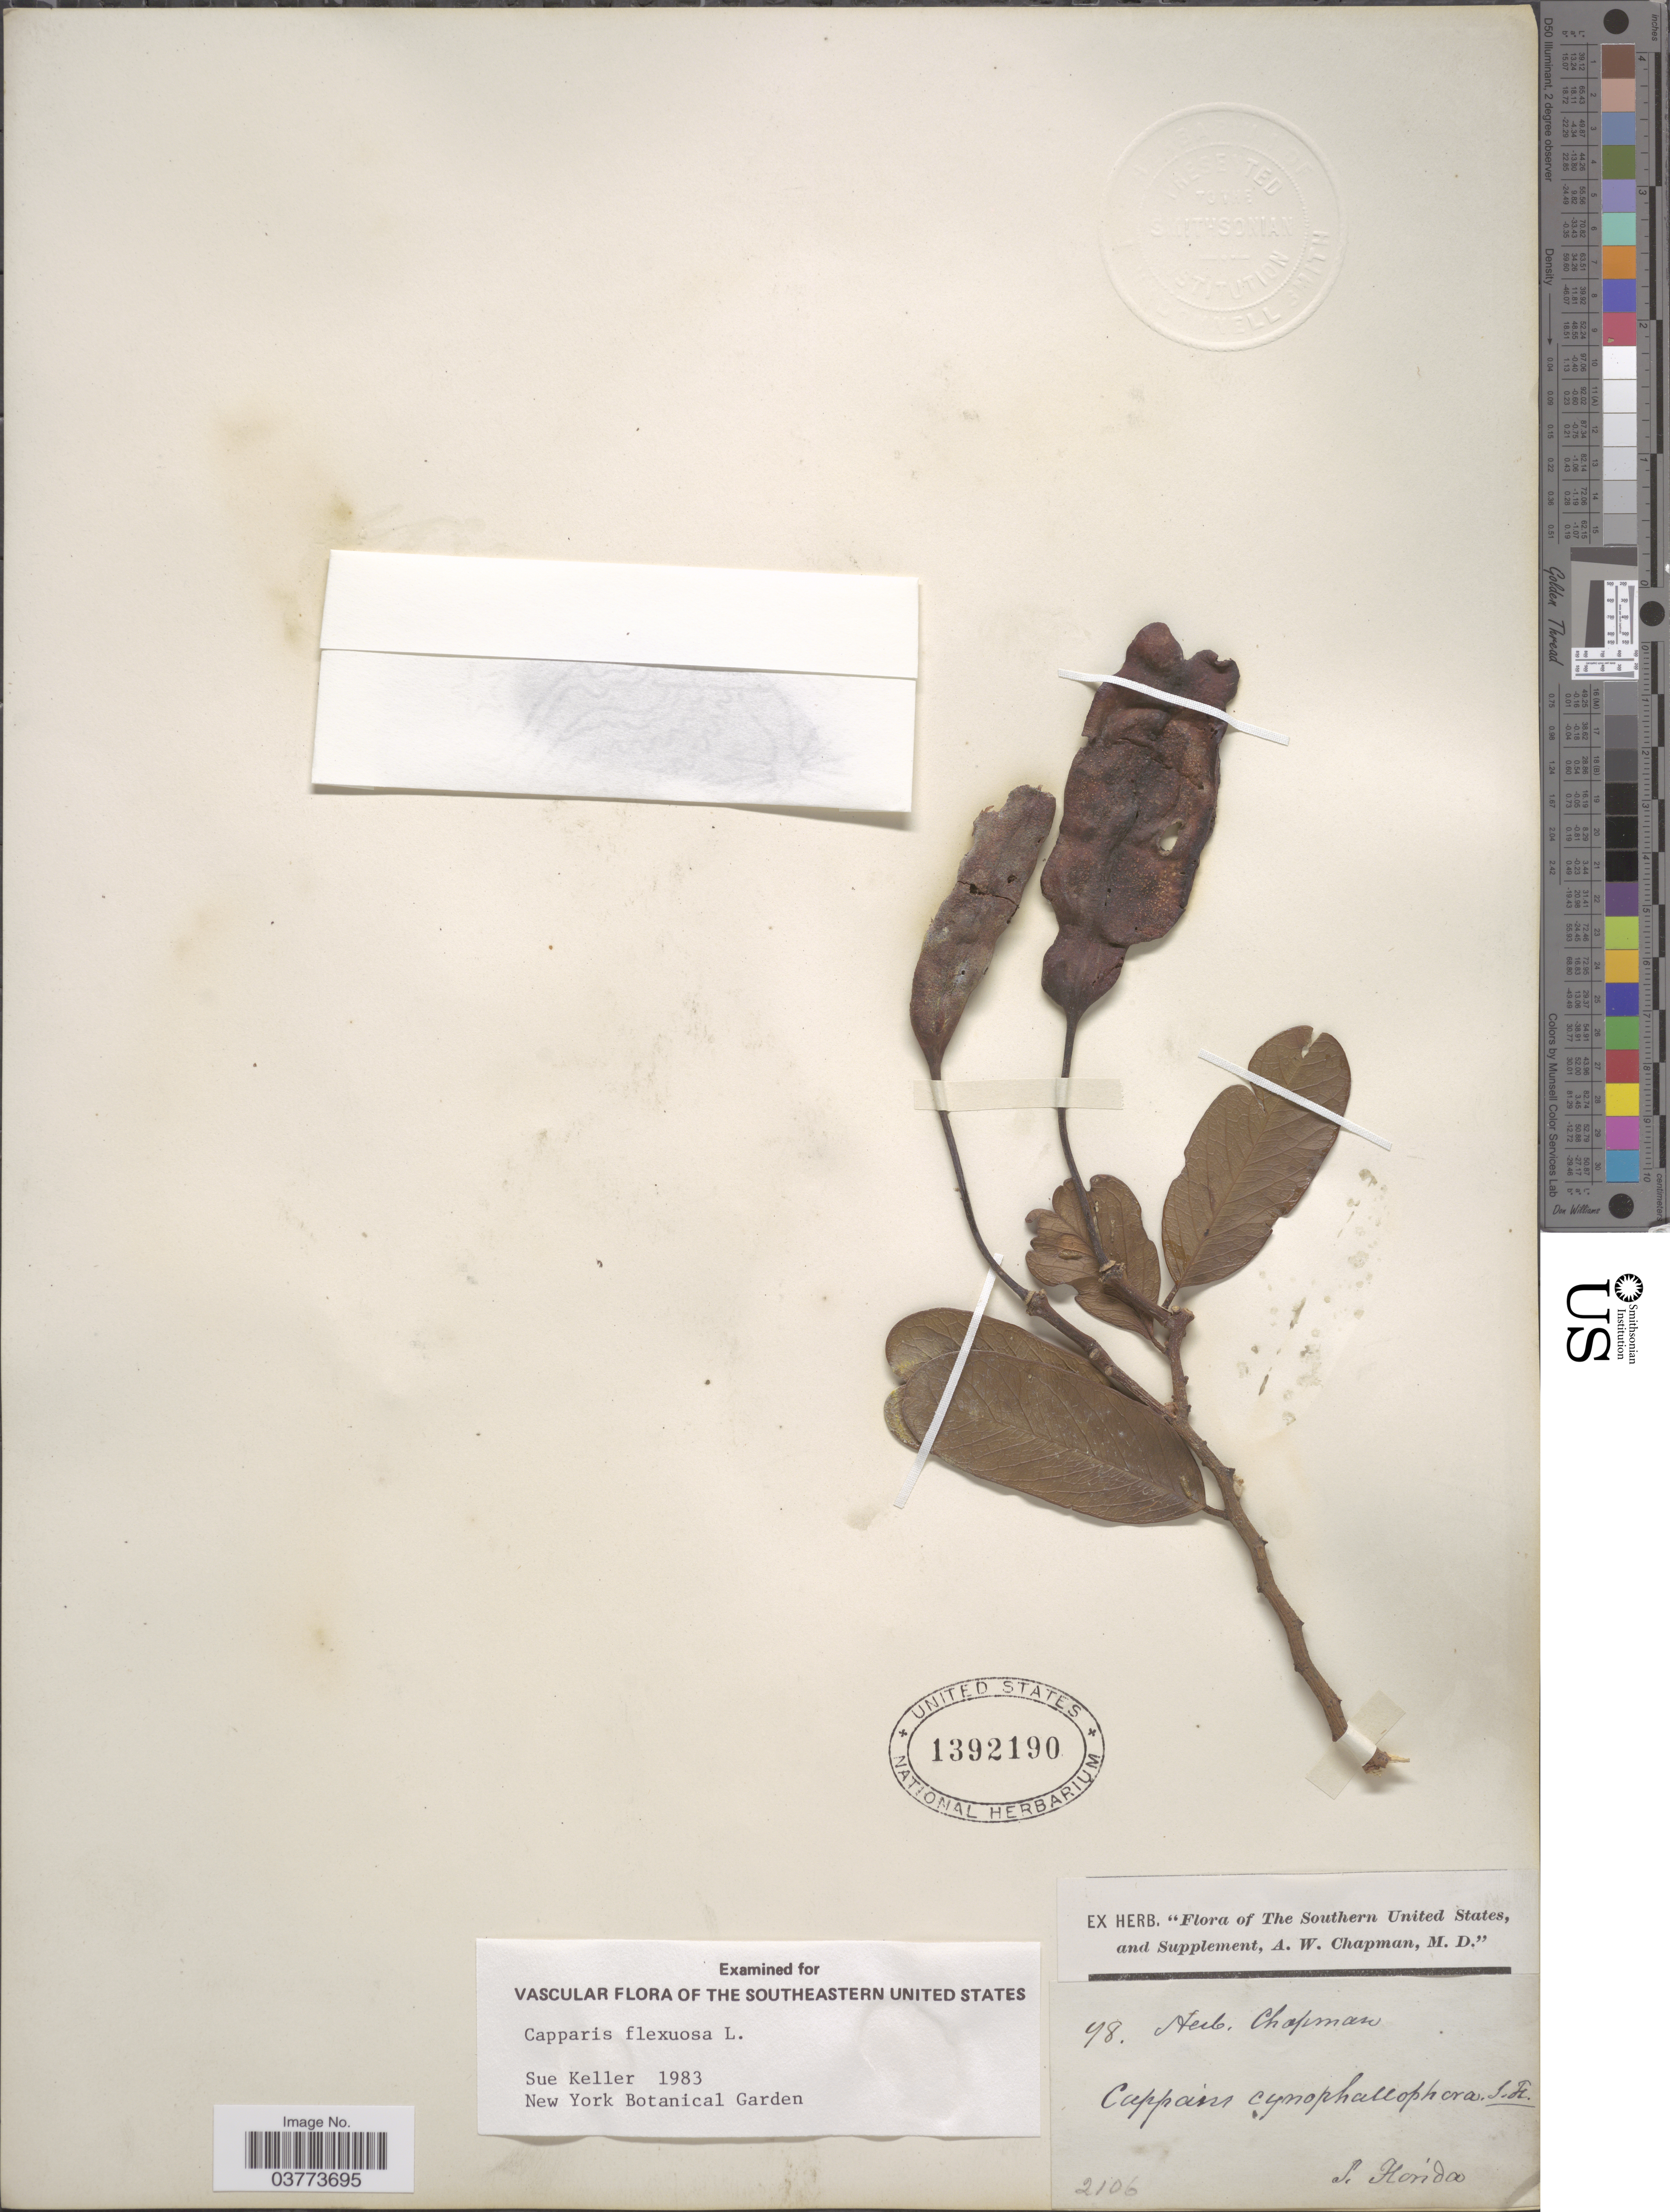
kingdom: Plantae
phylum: Tracheophyta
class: Magnoliopsida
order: Brassicales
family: Capparaceae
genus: Cynophalla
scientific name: Cynophalla flexuosa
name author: (L.) J. Presl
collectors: ex herb. Chapman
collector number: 98*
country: United States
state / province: Florida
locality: S. Florida.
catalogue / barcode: US 1392190